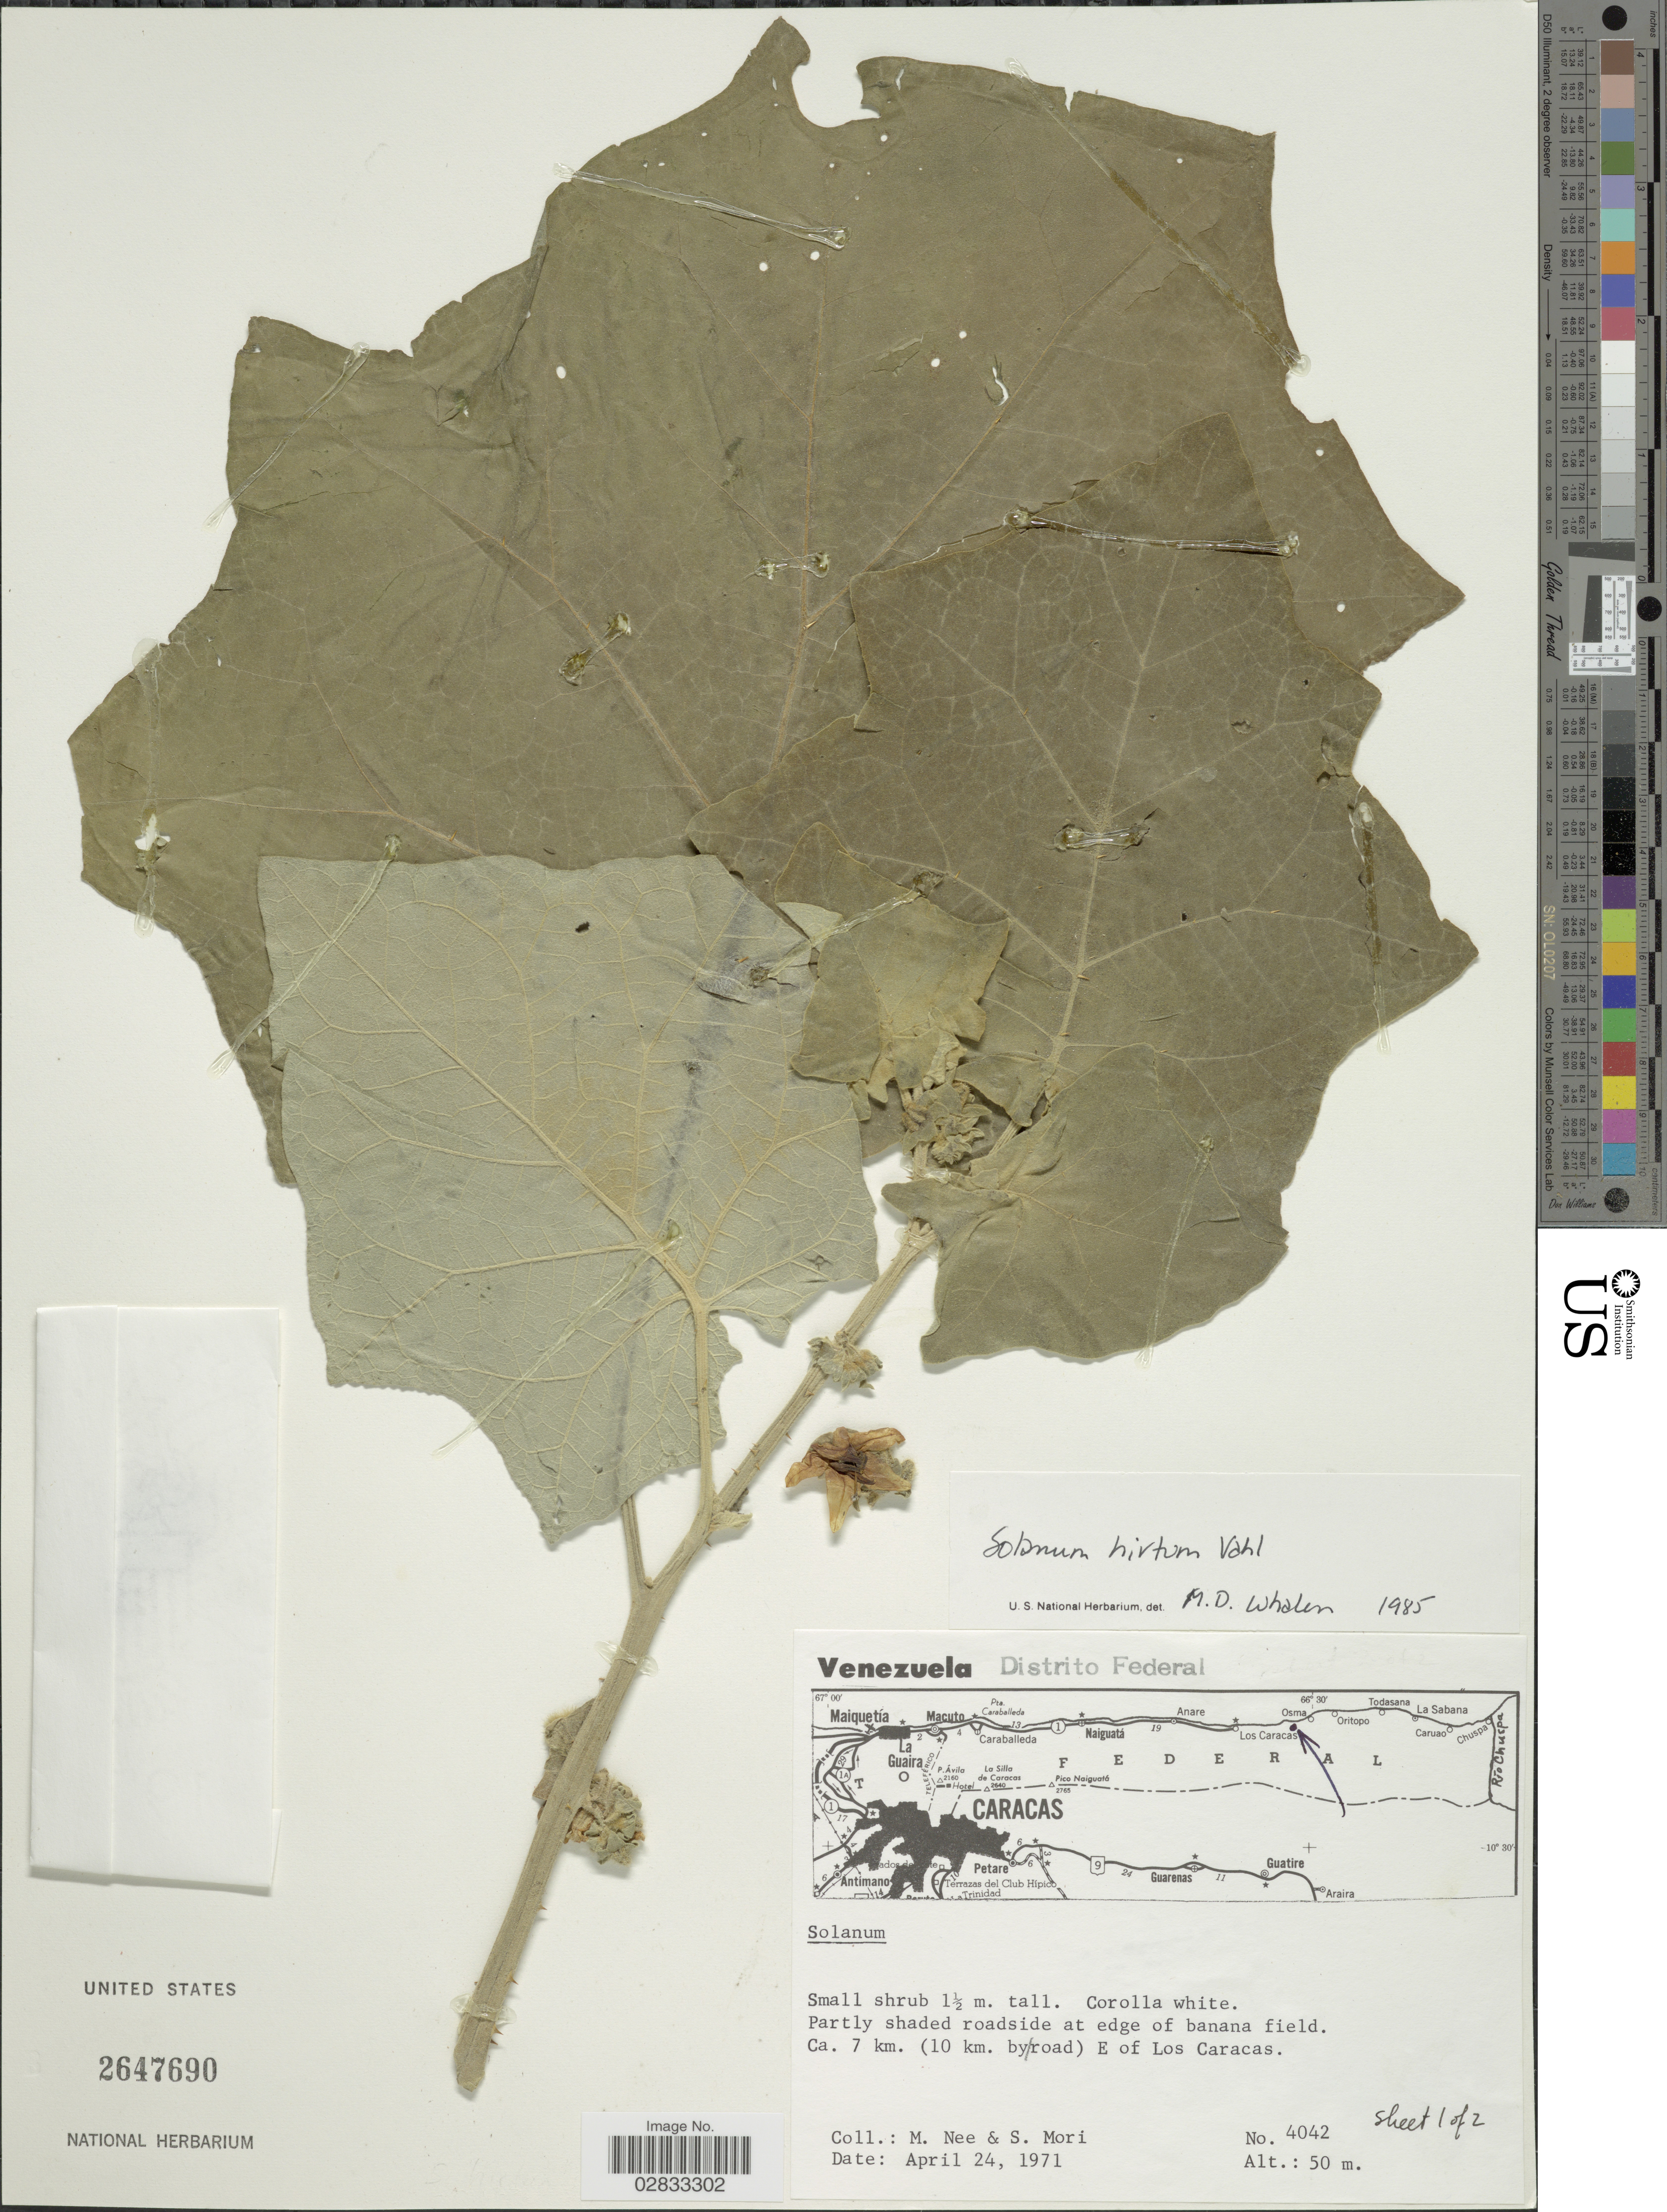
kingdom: Plantae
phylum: Tracheophyta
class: Magnoliopsida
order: Solanales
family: Solanaceae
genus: Solanum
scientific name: Solanum hirtum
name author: Vahl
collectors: M. Nee & S. Mori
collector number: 4042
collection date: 1971-04-24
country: Venezuela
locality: Distrito Federal, Ca. 7 km. (10 km. by road) E of Los Caracas.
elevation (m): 50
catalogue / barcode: US 2647690